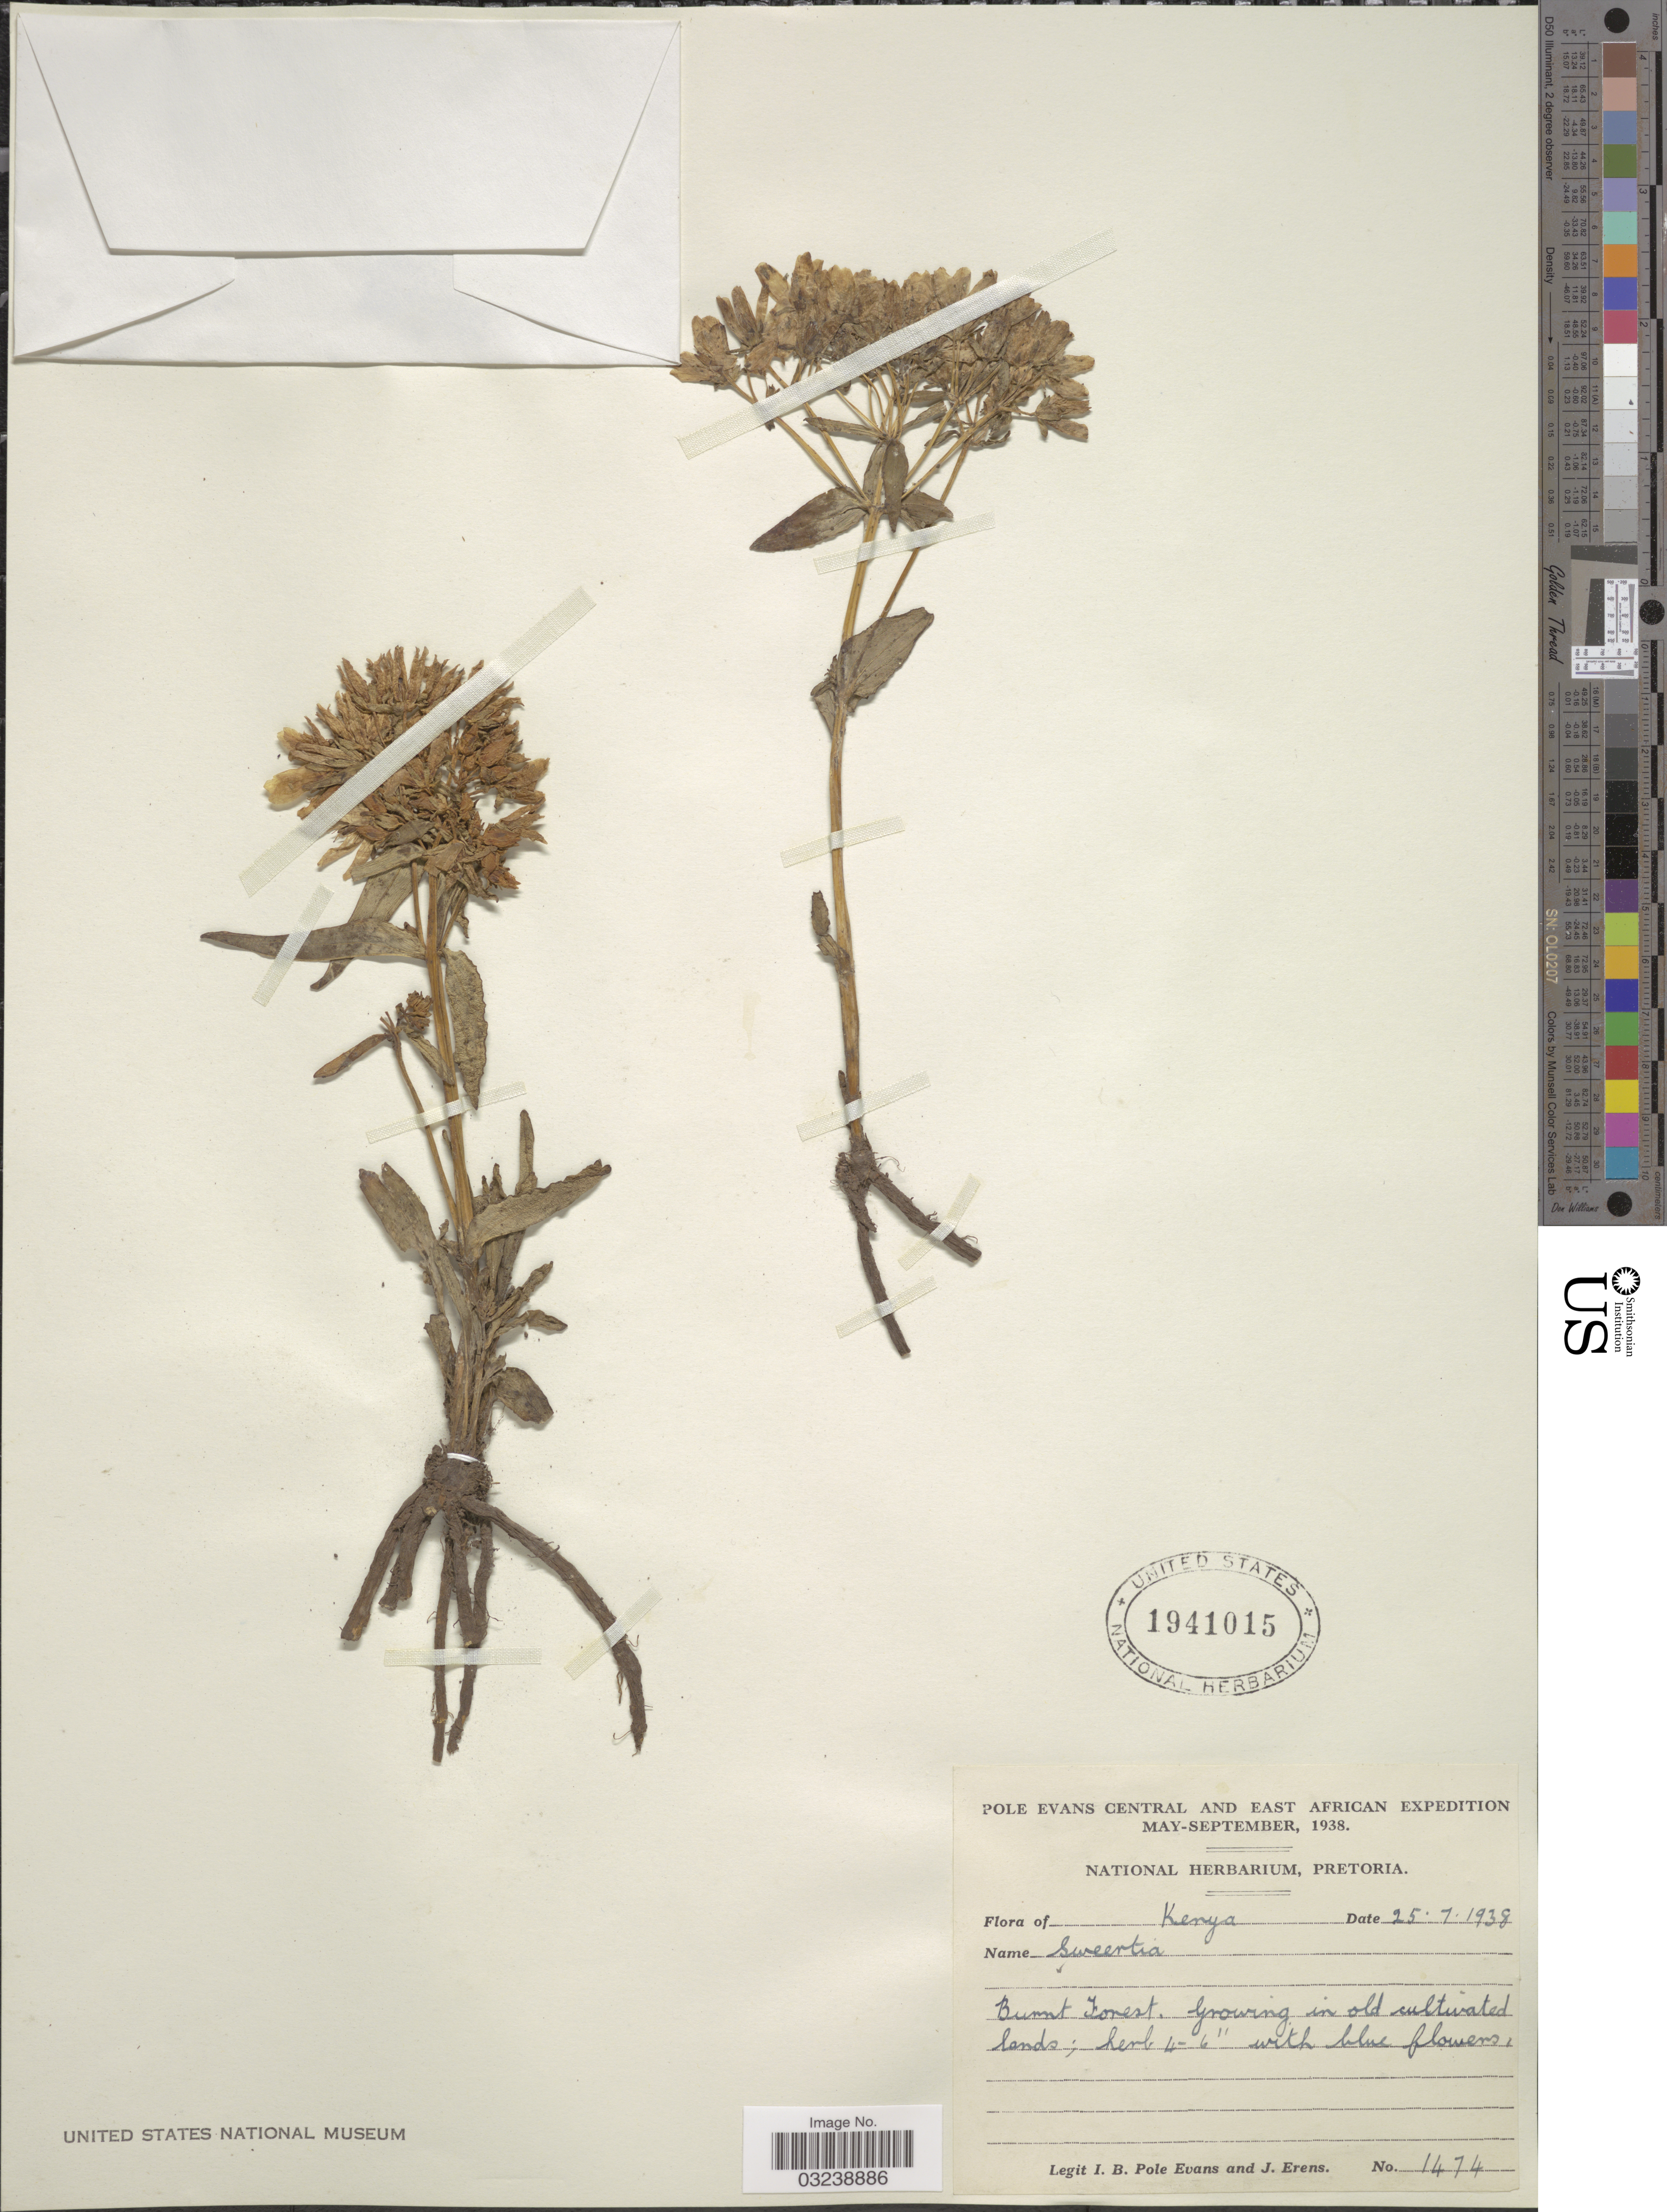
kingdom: Plantae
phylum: Tracheophyta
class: Magnoliopsida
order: Gentianales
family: Gentianaceae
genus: Swertia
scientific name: Swertia sp.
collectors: I. B. Pole-Evans & J. Erens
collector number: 1474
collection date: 1938-07-25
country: Kenya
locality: Burnt Forest.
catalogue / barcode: US 1941015